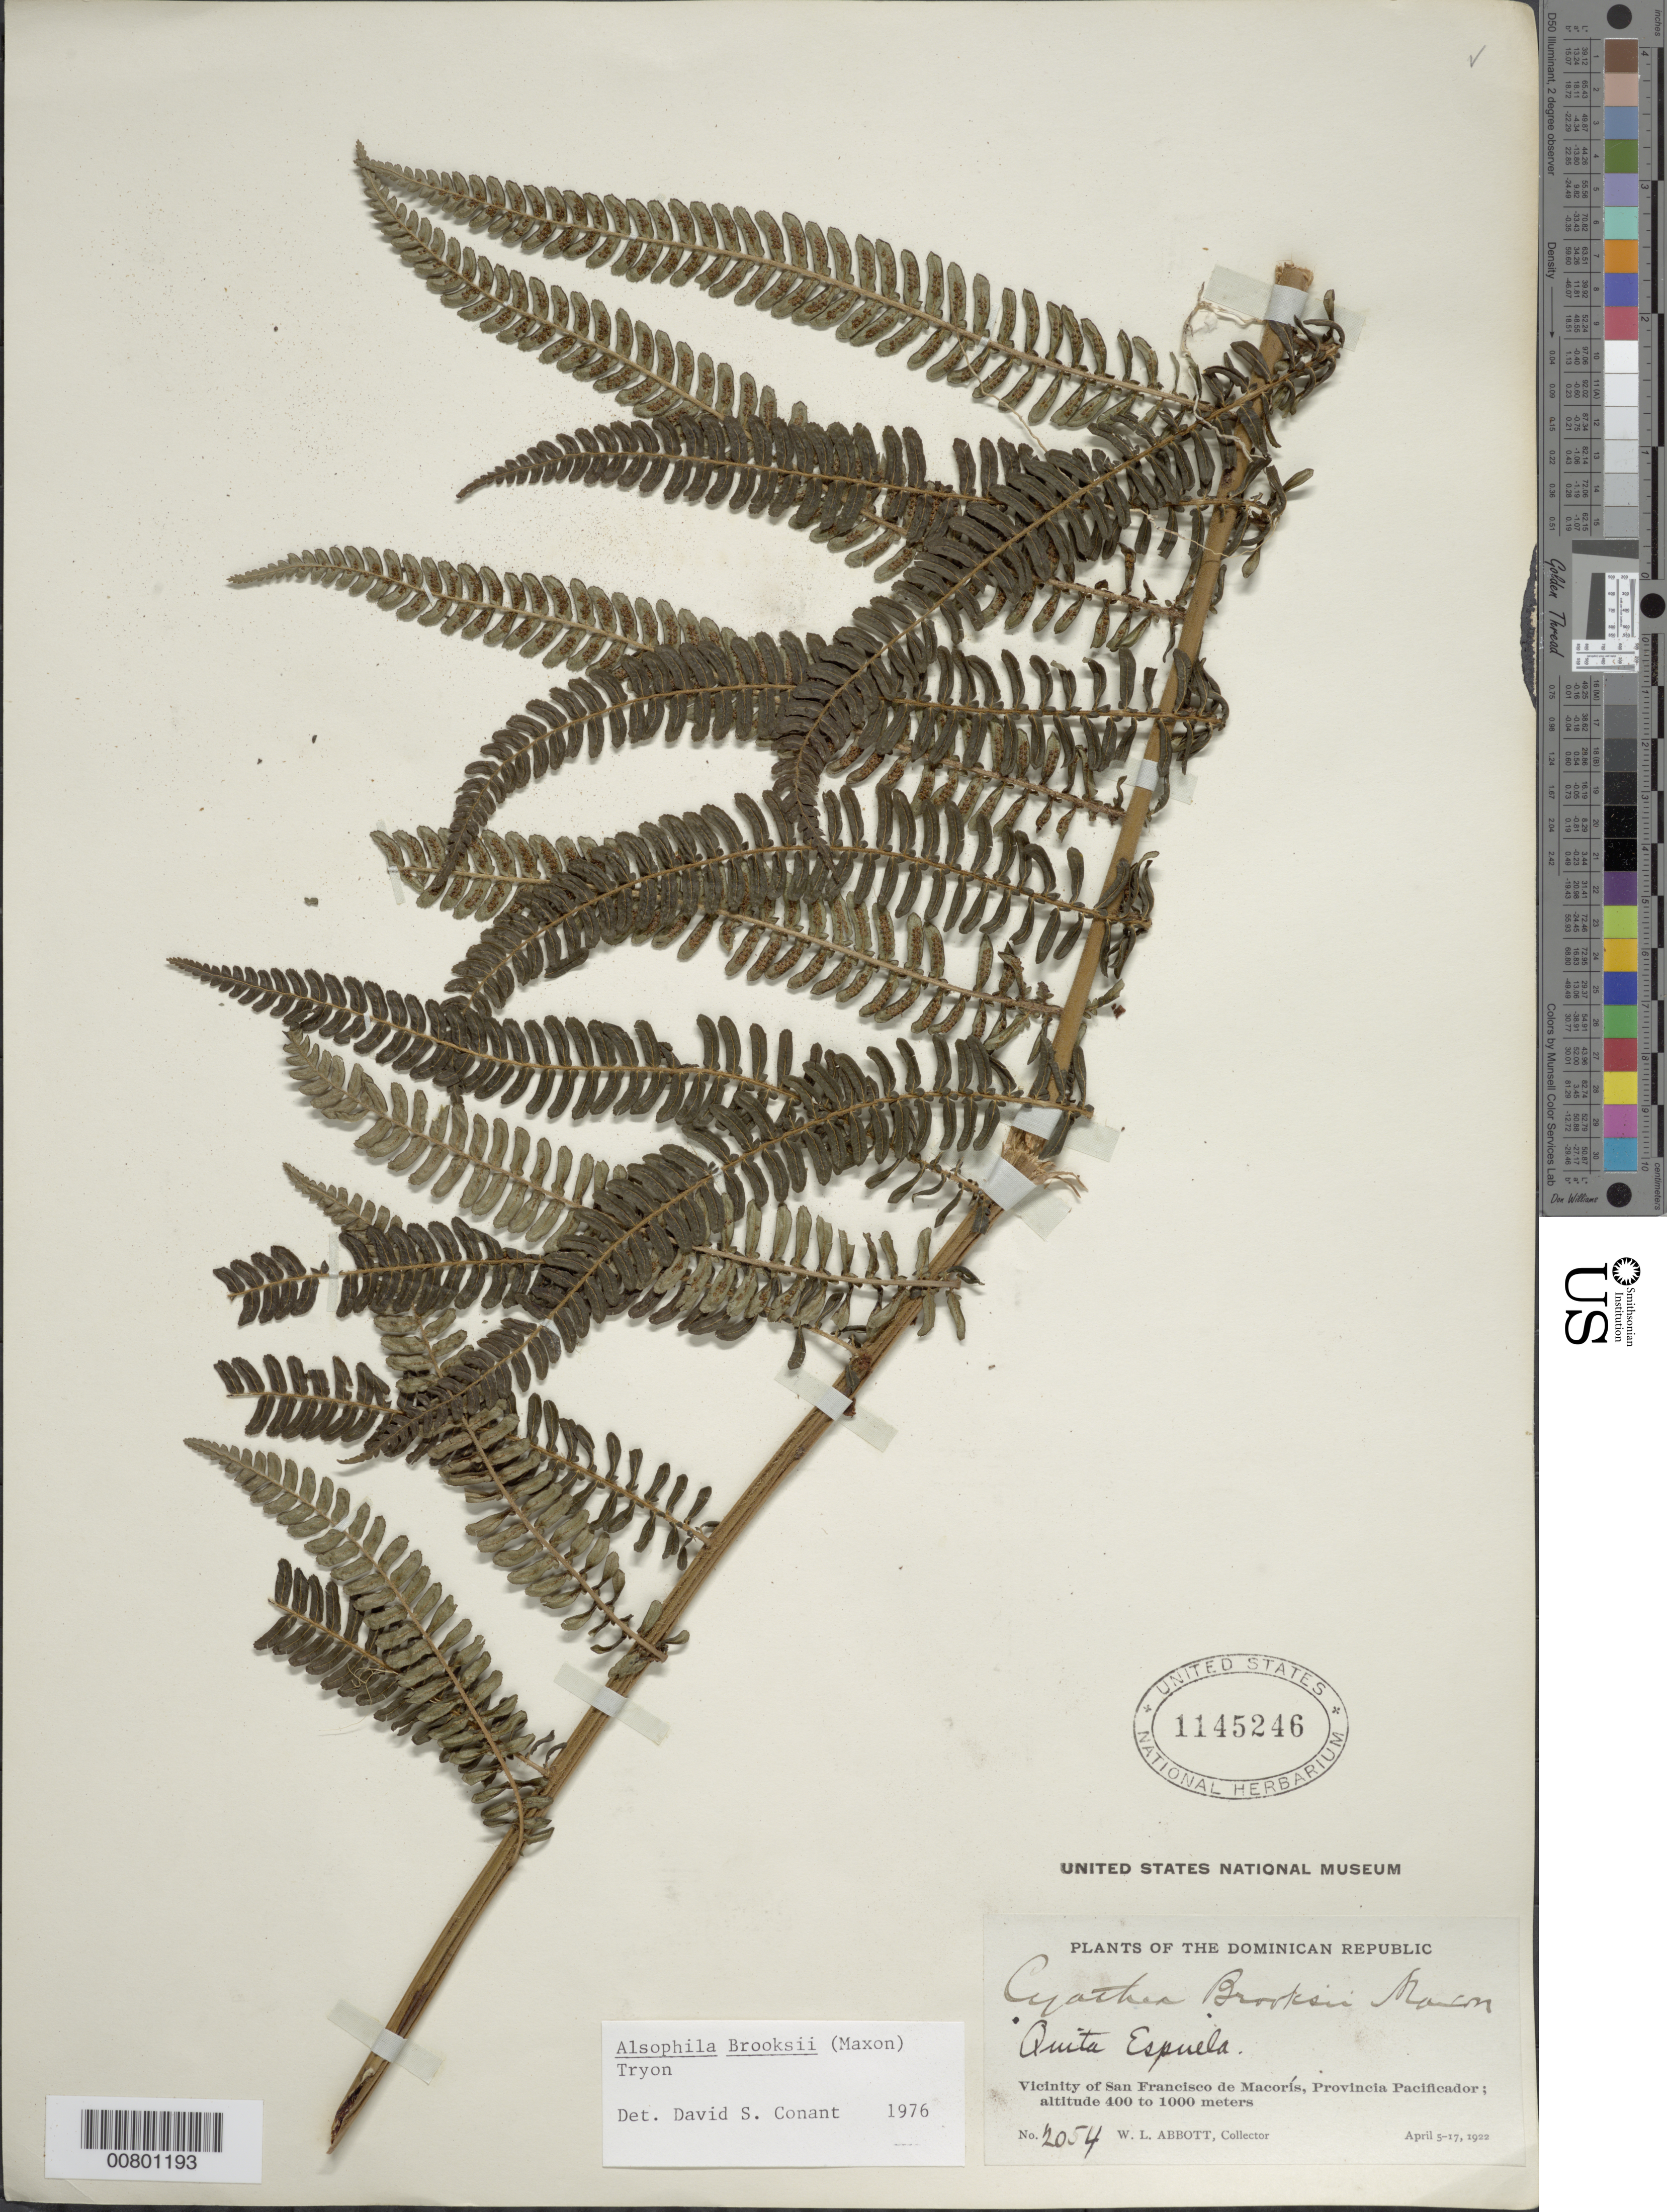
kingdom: Plantae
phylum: Tracheophyta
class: Polypodiopsida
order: Cyatheales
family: Cyatheaceae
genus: Alsophila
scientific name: Alsophila brooksii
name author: (Maxon) R.M. Tryon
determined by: Conant, D. S.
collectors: W. L. Abbott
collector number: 2054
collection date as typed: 05 Apr 1922 to 17 Apr 1922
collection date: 1922-04-05/1922-04-17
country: Dominican Republic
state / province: Duarte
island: Hispaniola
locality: San Francisco de Macorís vicinity, Quita Espuela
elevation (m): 400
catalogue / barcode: US 1145246